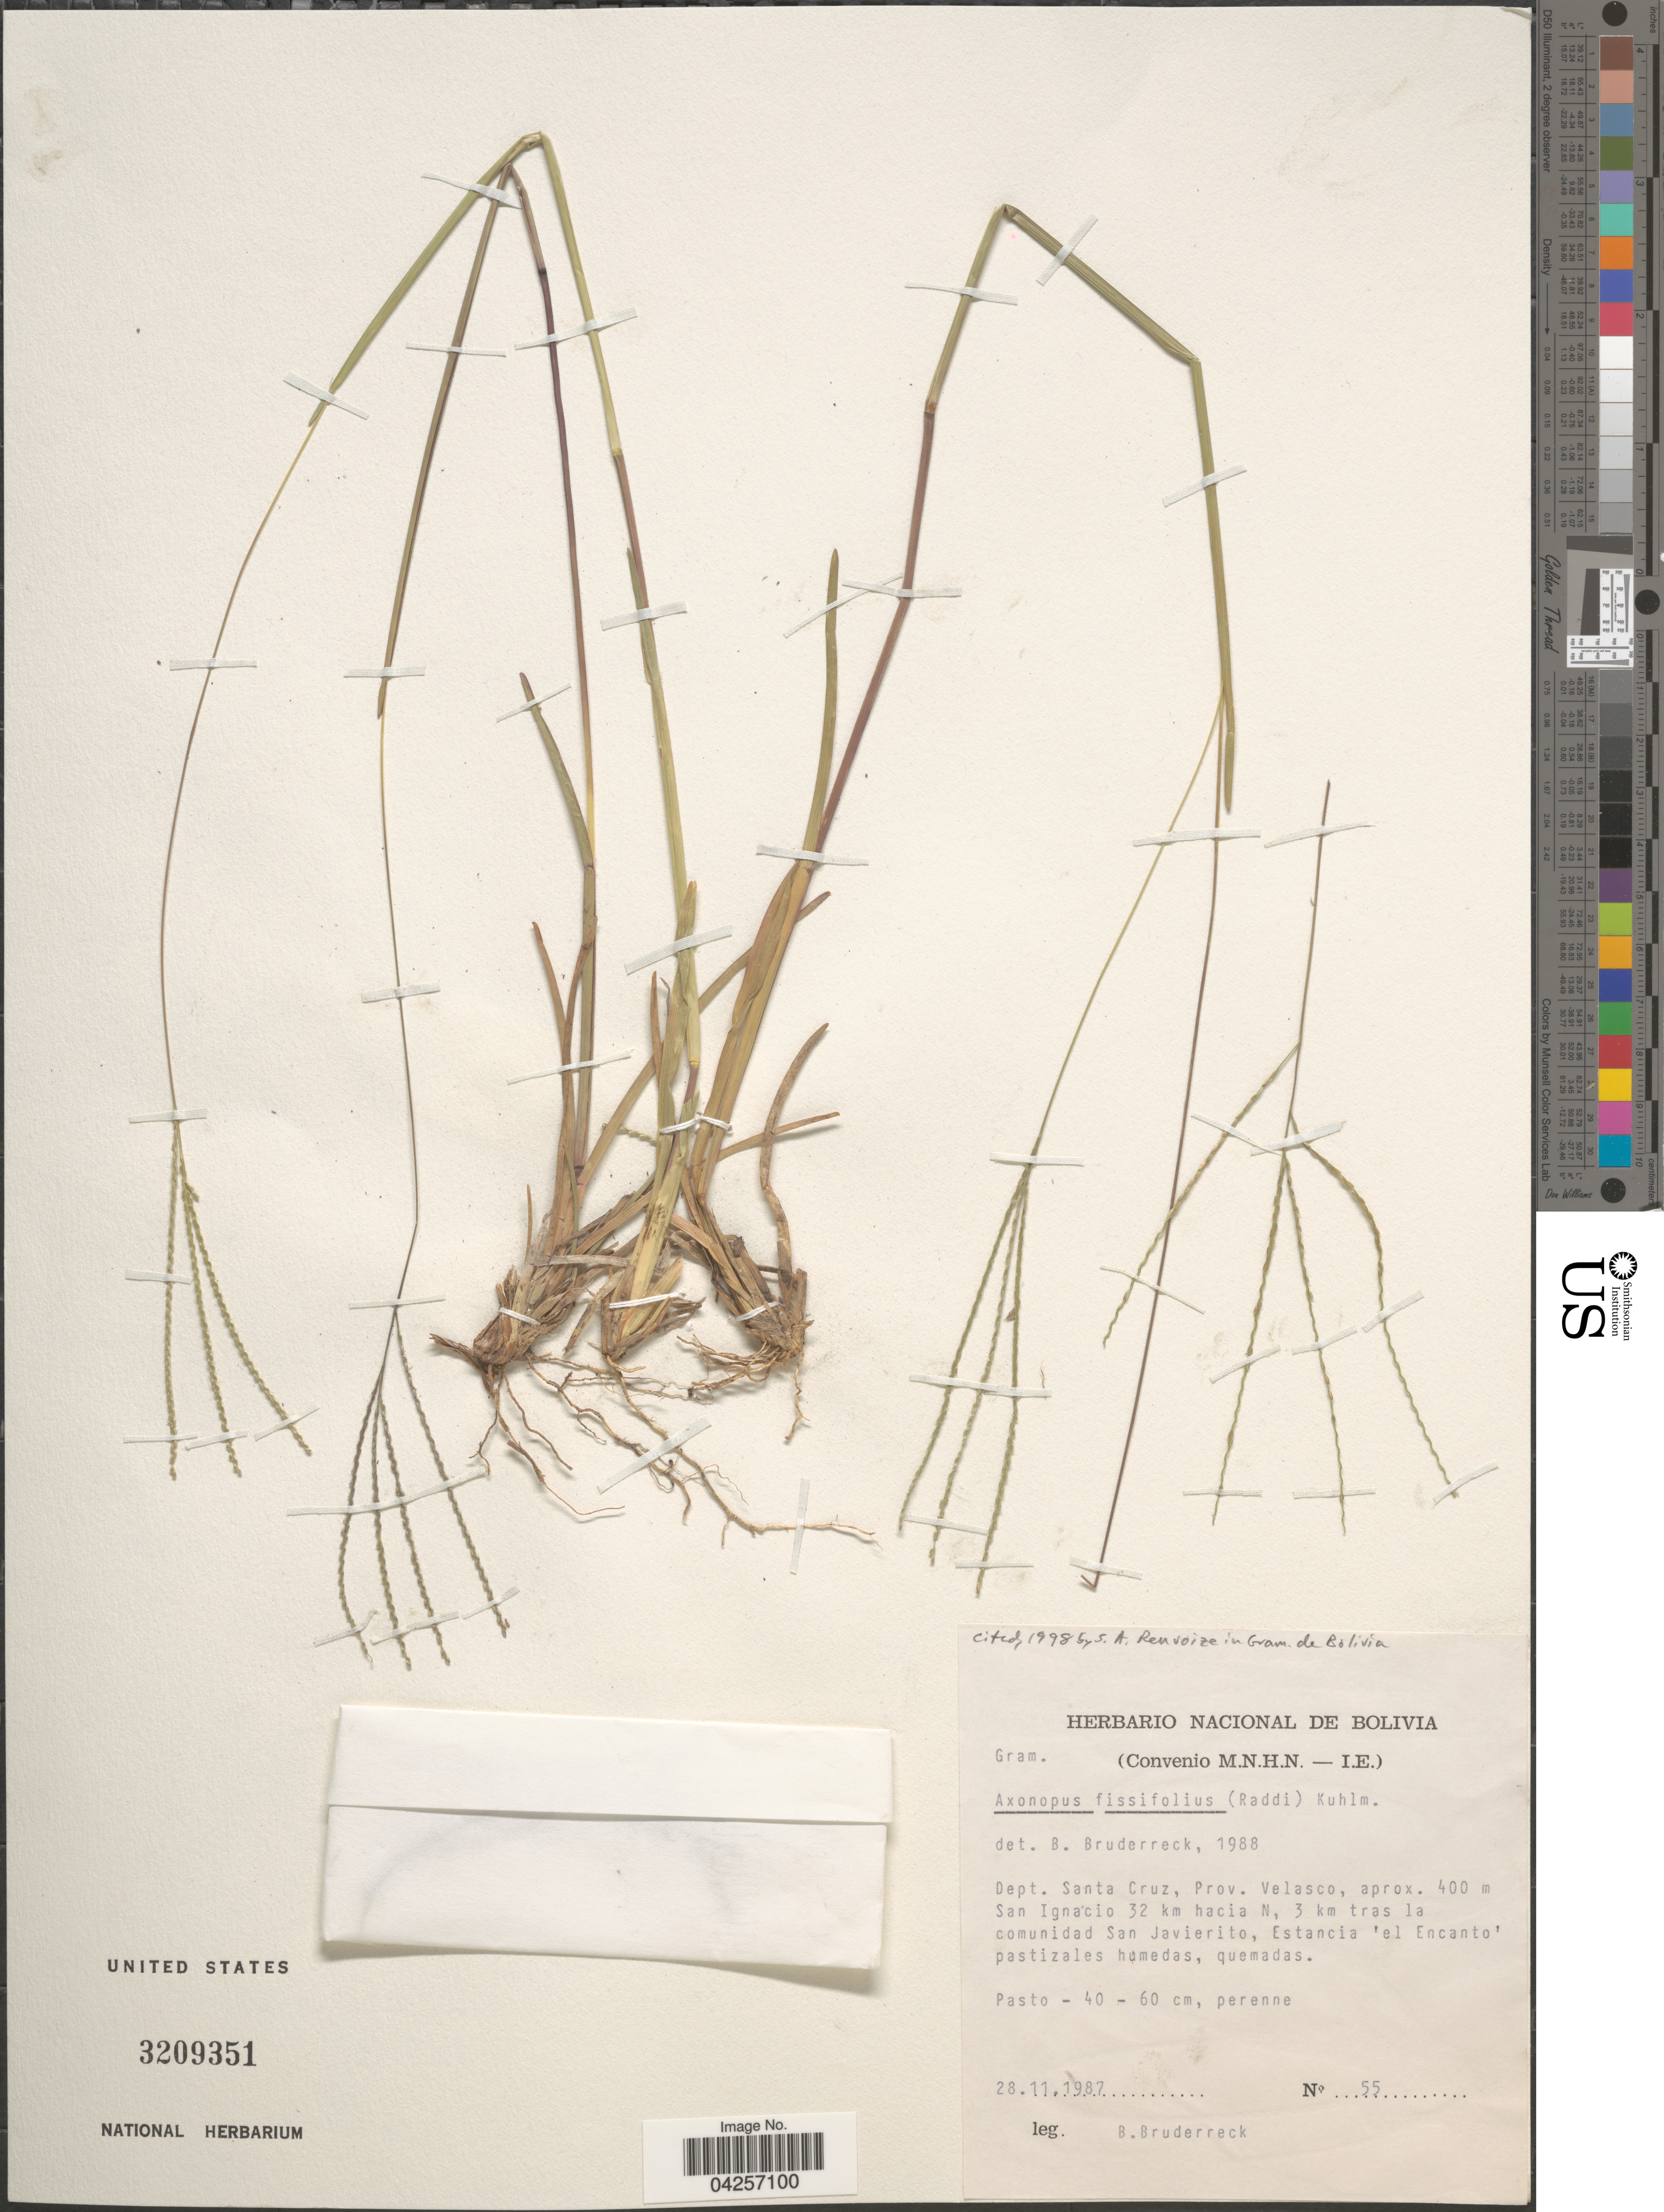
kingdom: Plantae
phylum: Tracheophyta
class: Liliopsida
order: Poales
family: Poaceae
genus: Axonopus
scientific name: Axonopus fissifolius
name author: (Raddi) Kuhlm.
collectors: B. Bruderreck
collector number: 55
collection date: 1987-11-28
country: Bolivia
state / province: Santa Cruz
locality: Dept. Santa Cruz, Prov. Velasco, aporx. 400 m. San Ignacio 32 km hacia N, 3 km tras la comunidad San Javierito, Estancia 'el Encanto'.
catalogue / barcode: US 3209351